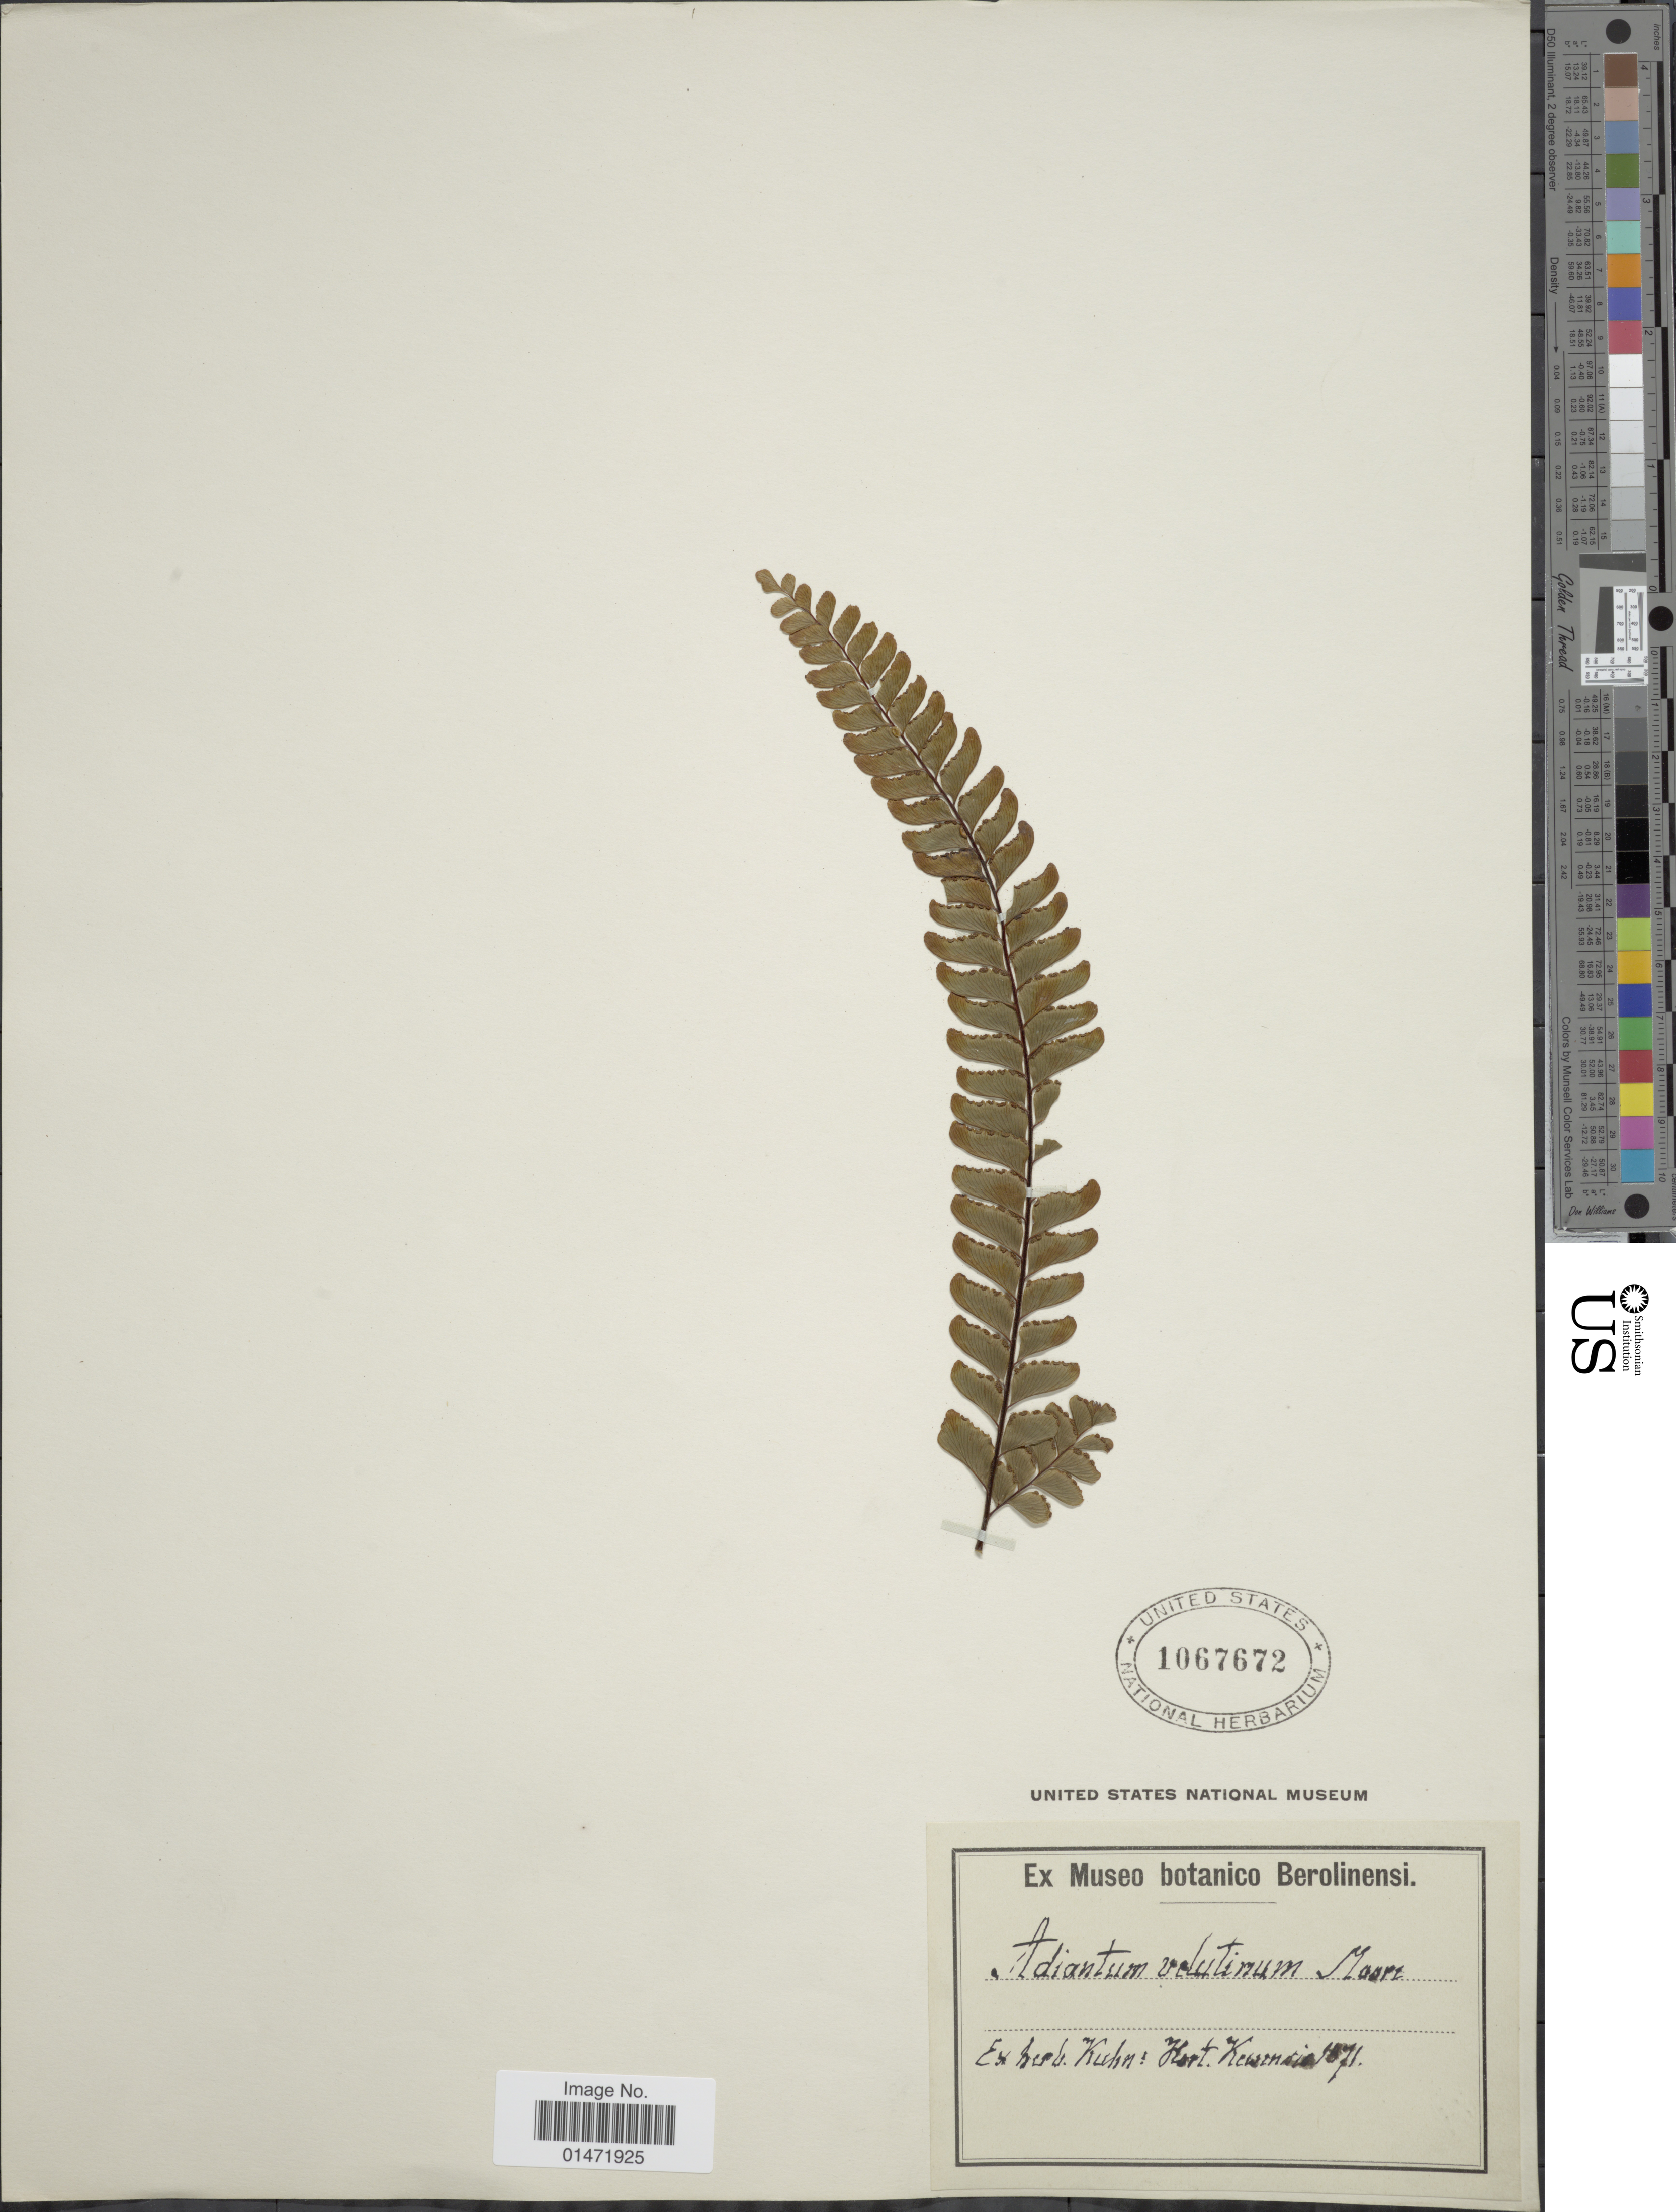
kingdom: Plantae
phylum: Tracheophyta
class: Polypodiopsida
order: Polypodiales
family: Pteridaceae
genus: Adiantum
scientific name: Adiantum velutinum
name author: T. Moore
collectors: ex herb. Kuhn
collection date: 1871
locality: Hort. Kewinsie [interpreted]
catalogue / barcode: US 1067672